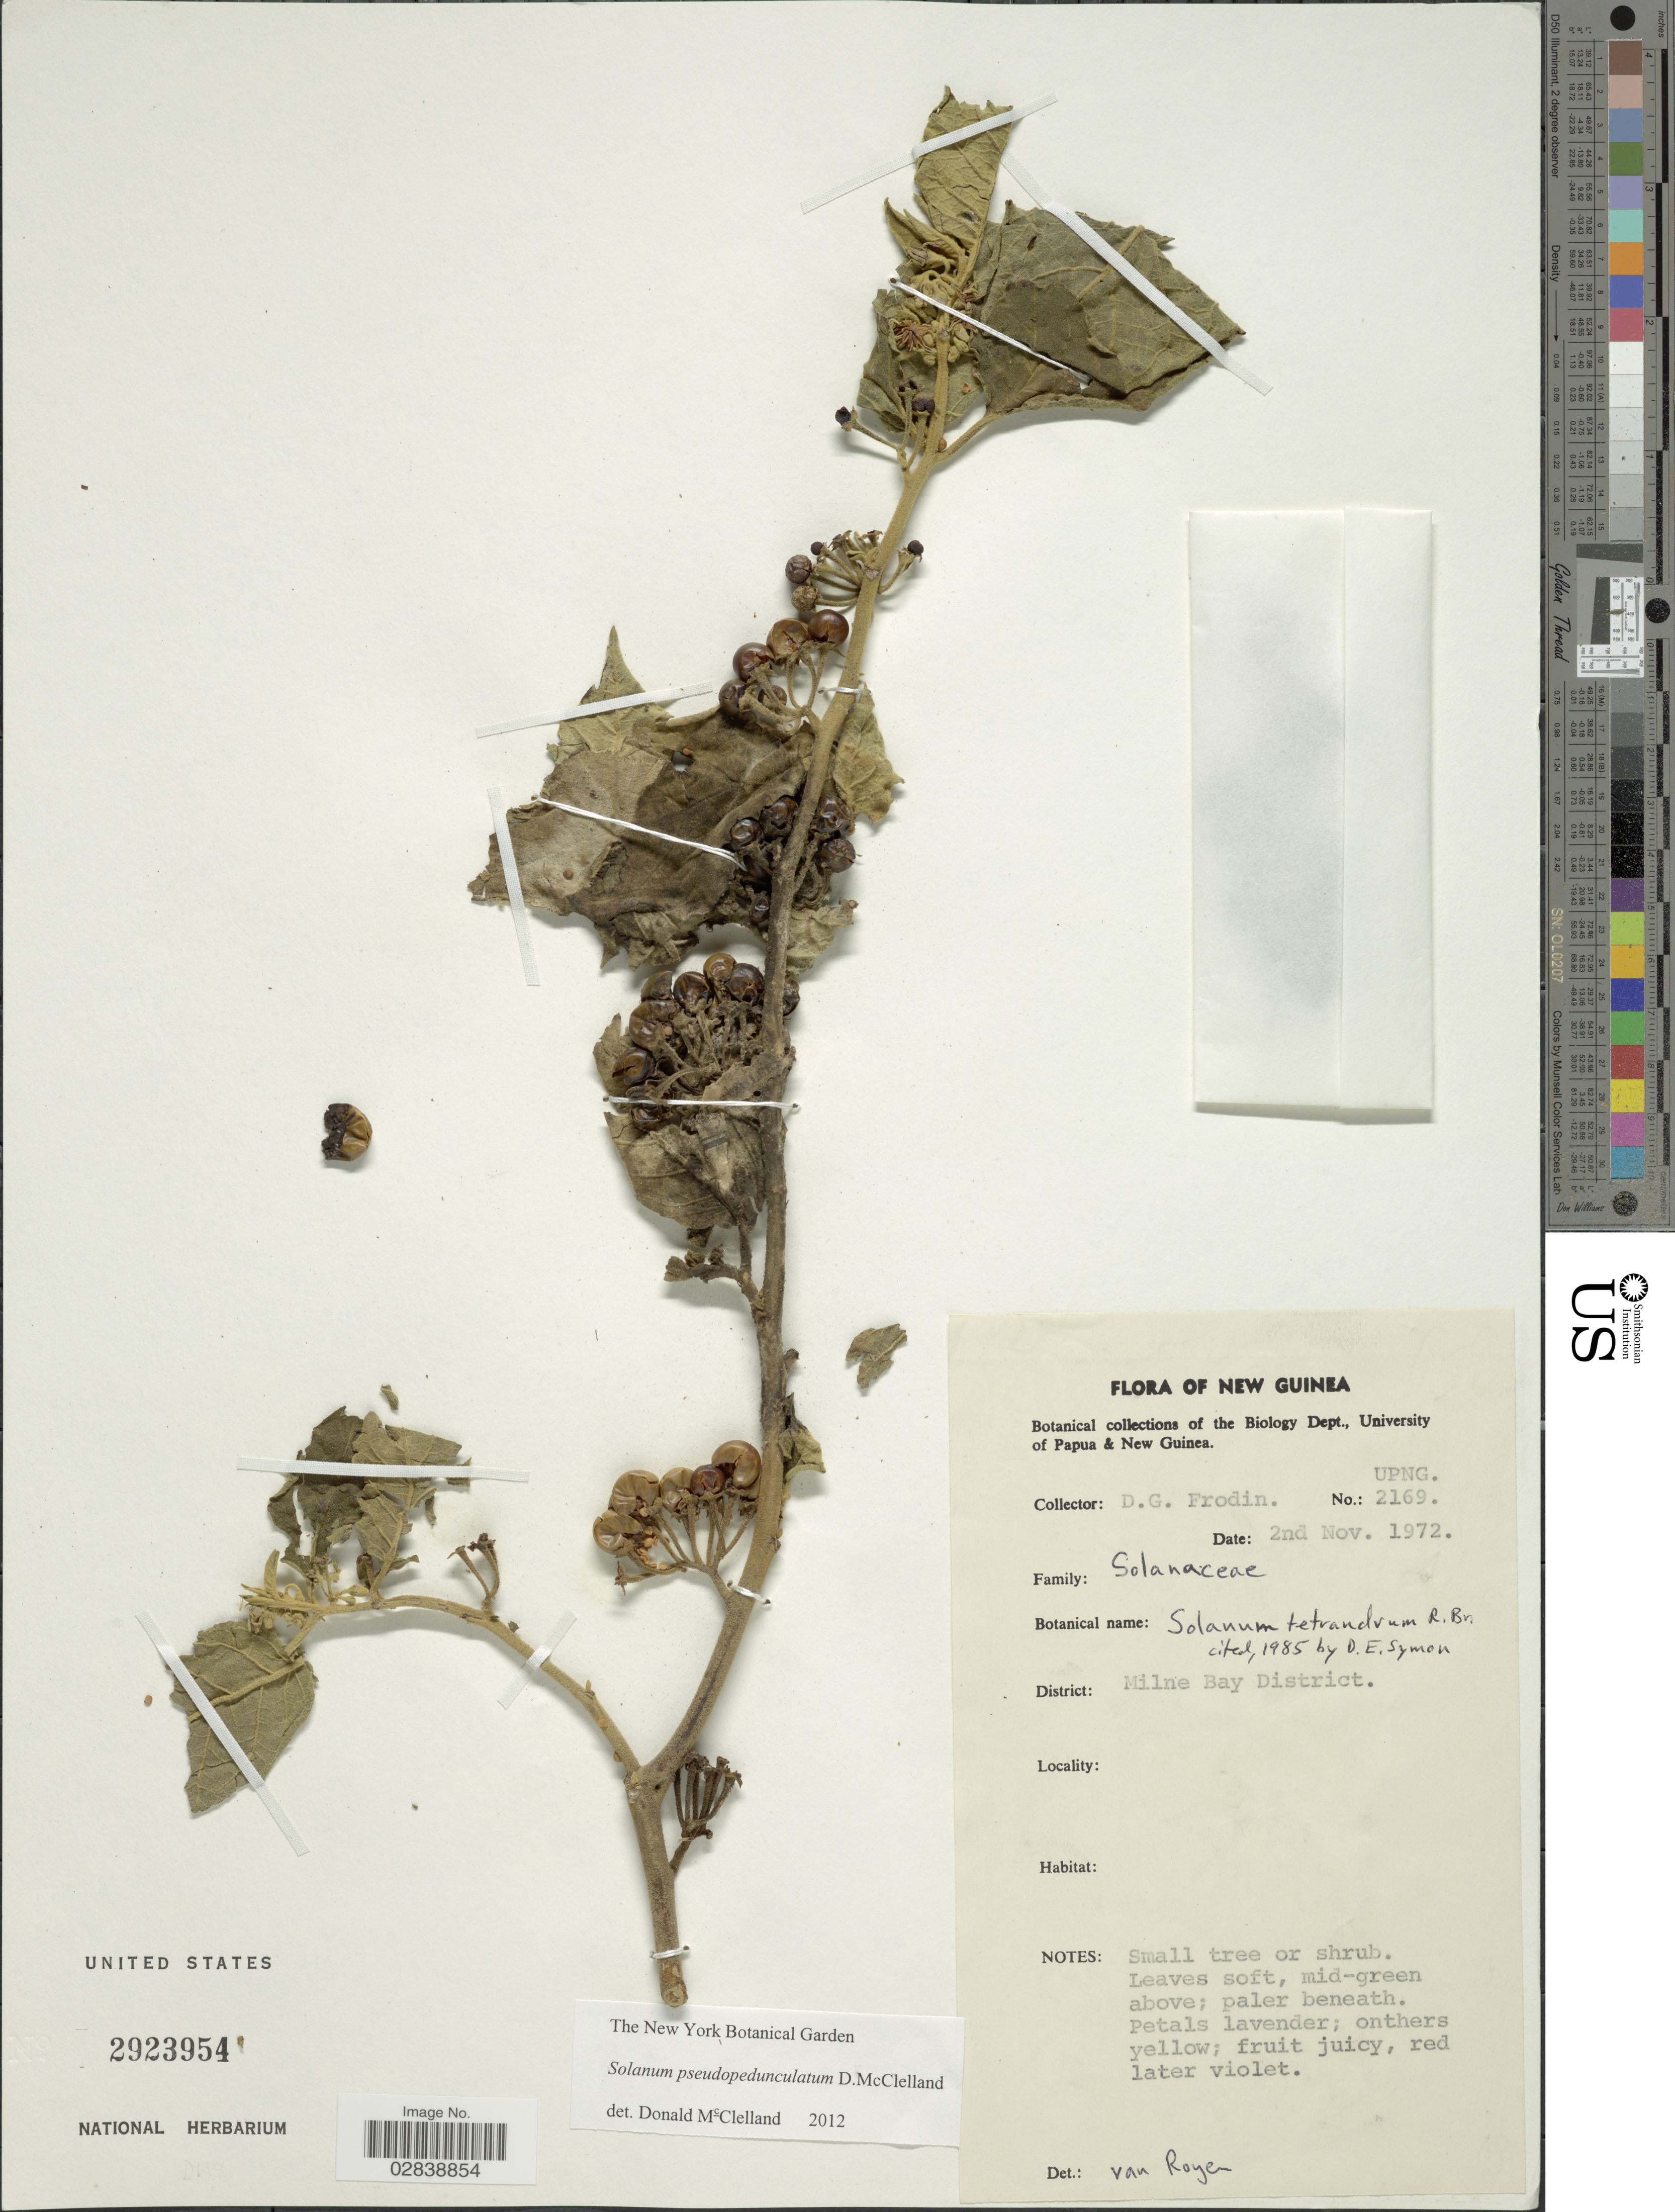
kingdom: Plantae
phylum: Tracheophyta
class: Magnoliopsida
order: Solanales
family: Solanaceae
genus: Solanum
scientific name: Solanum tetrandrum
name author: R. Br.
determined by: Knapp, S. D.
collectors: D. G. Frodin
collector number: UPNG.2169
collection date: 1972-11-02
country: Papua New Guinea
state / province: Milne Bay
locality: New Guinea. Milne Bay District.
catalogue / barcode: US 2923954